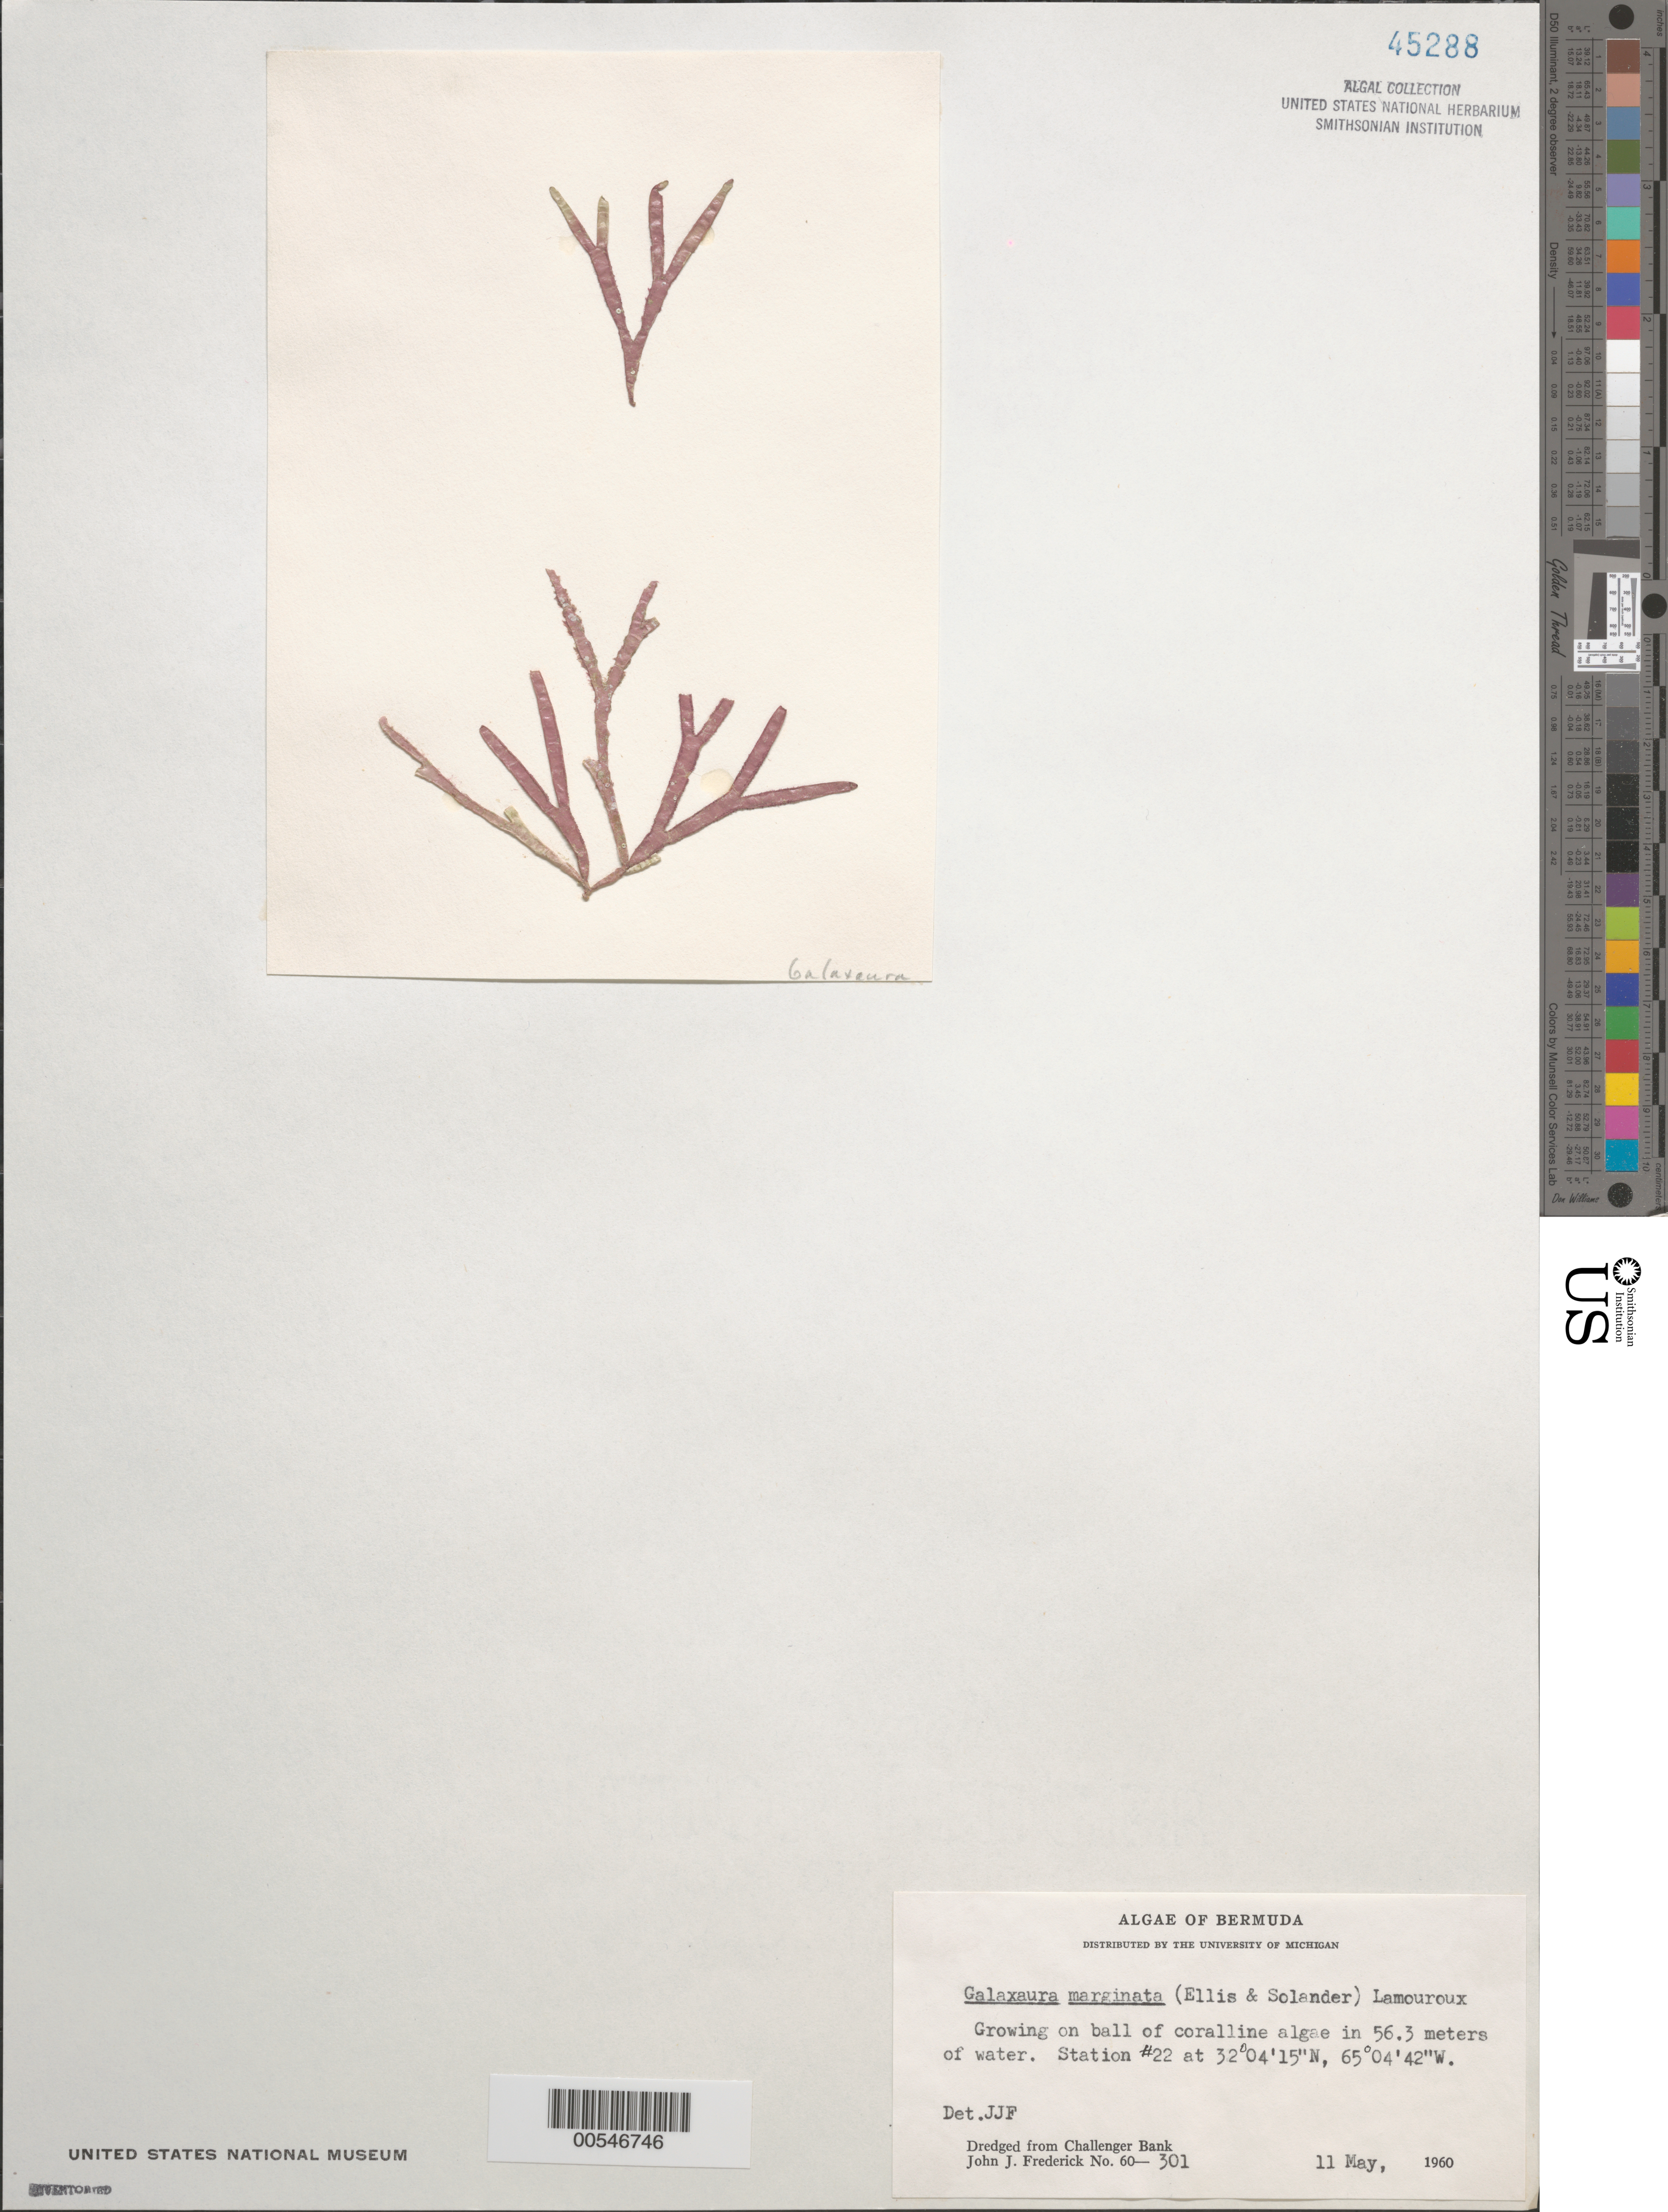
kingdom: Plantae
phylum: Rhodophyta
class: Florideophyceae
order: Nemaliales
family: Galaxauraceae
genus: Galaxaura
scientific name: Galaxaura marginata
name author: (J. Ellis & Sol.) J.V.Lamouroux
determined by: Frederick, J. J.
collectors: J. Frederick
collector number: JJF 60-301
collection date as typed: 11 May 1960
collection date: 1960-05-11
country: Bermuda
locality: Challenger Bank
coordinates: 32 04'15"N, 65 04'42"W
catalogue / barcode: US 45288